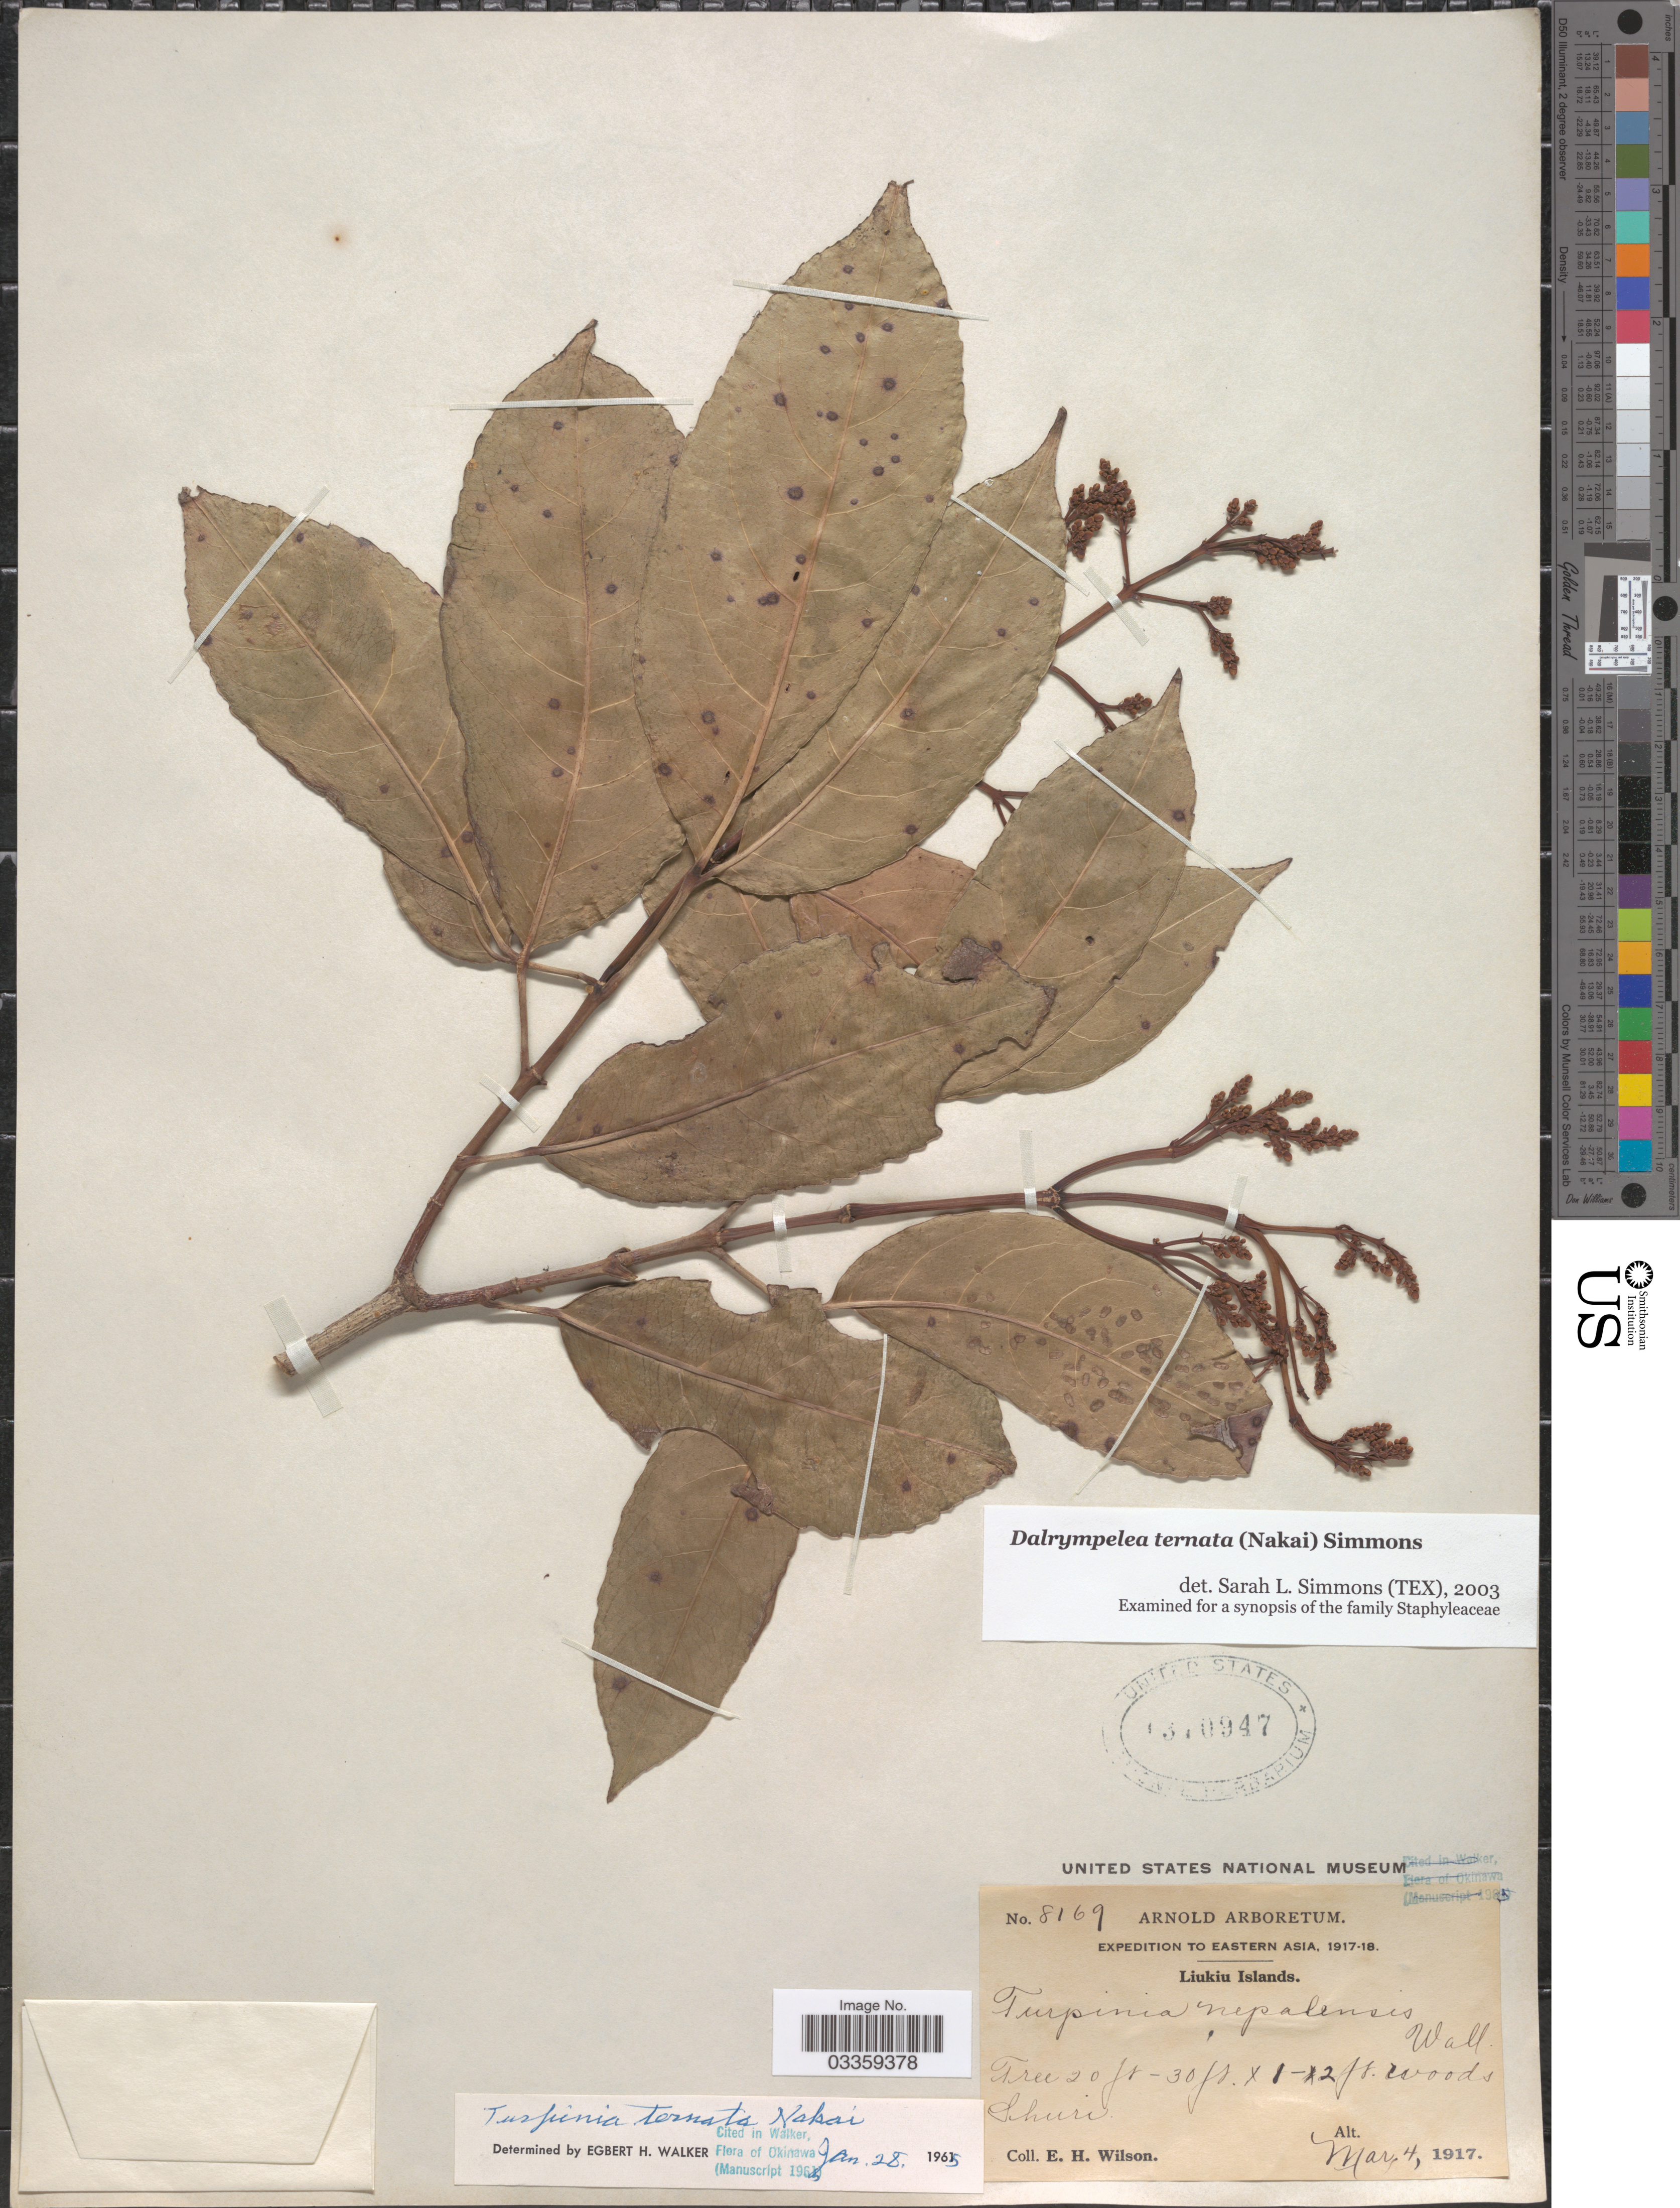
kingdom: Plantae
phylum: Tracheophyta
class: Magnoliopsida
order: Crossosomatales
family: Staphyleaceae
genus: Turpinia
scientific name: Turpinia ternata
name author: Nakai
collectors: E. Wilson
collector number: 8169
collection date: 1917-03-04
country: Japan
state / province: Okinawa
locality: Eastern Asia. Liukiu Islands. Shuri.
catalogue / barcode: US 1370947